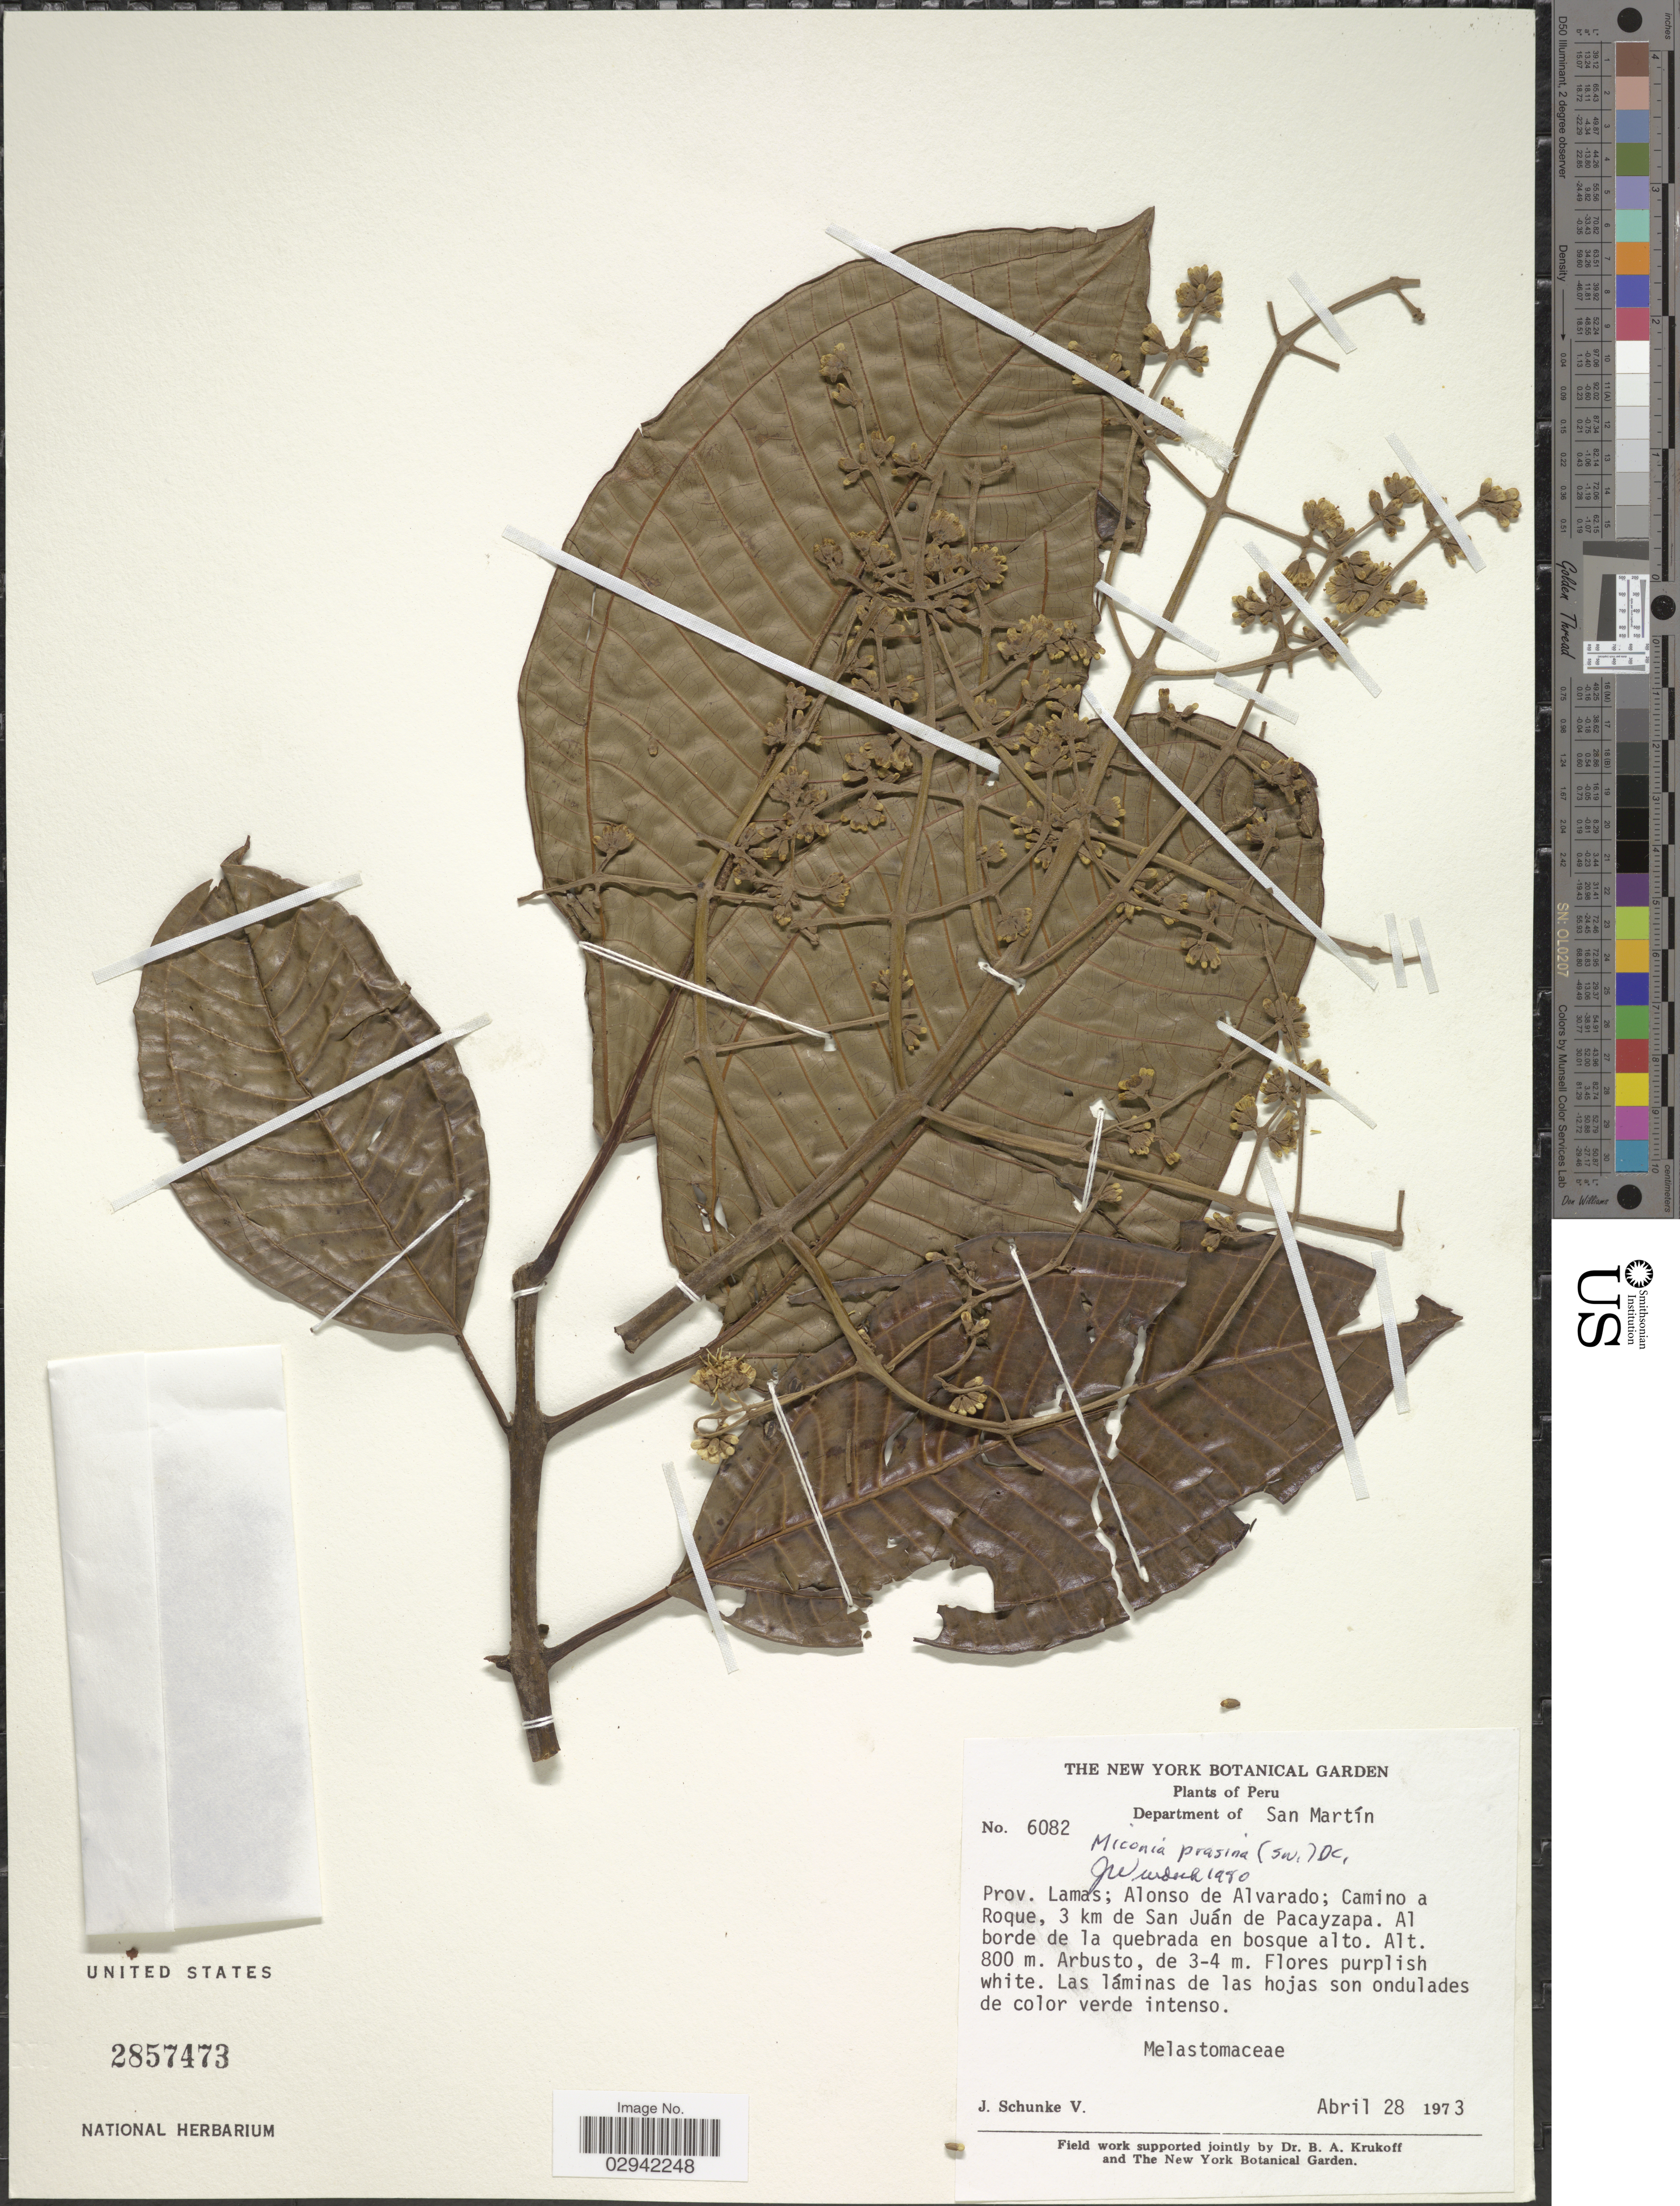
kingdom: Plantae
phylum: Tracheophyta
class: Magnoliopsida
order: Myrtales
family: Melastomataceae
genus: Miconia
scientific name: Miconia prasina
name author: (Sw.) DC.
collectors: J. Schunke Vigo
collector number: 6082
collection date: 1973-04-28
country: Peru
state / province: San Martín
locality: Department of San Martín, Prov. Lamas; Alonso de Alvarado; Camino a Roque, 3 km de San Juán de Pacayzapa.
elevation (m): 800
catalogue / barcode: US 2857473